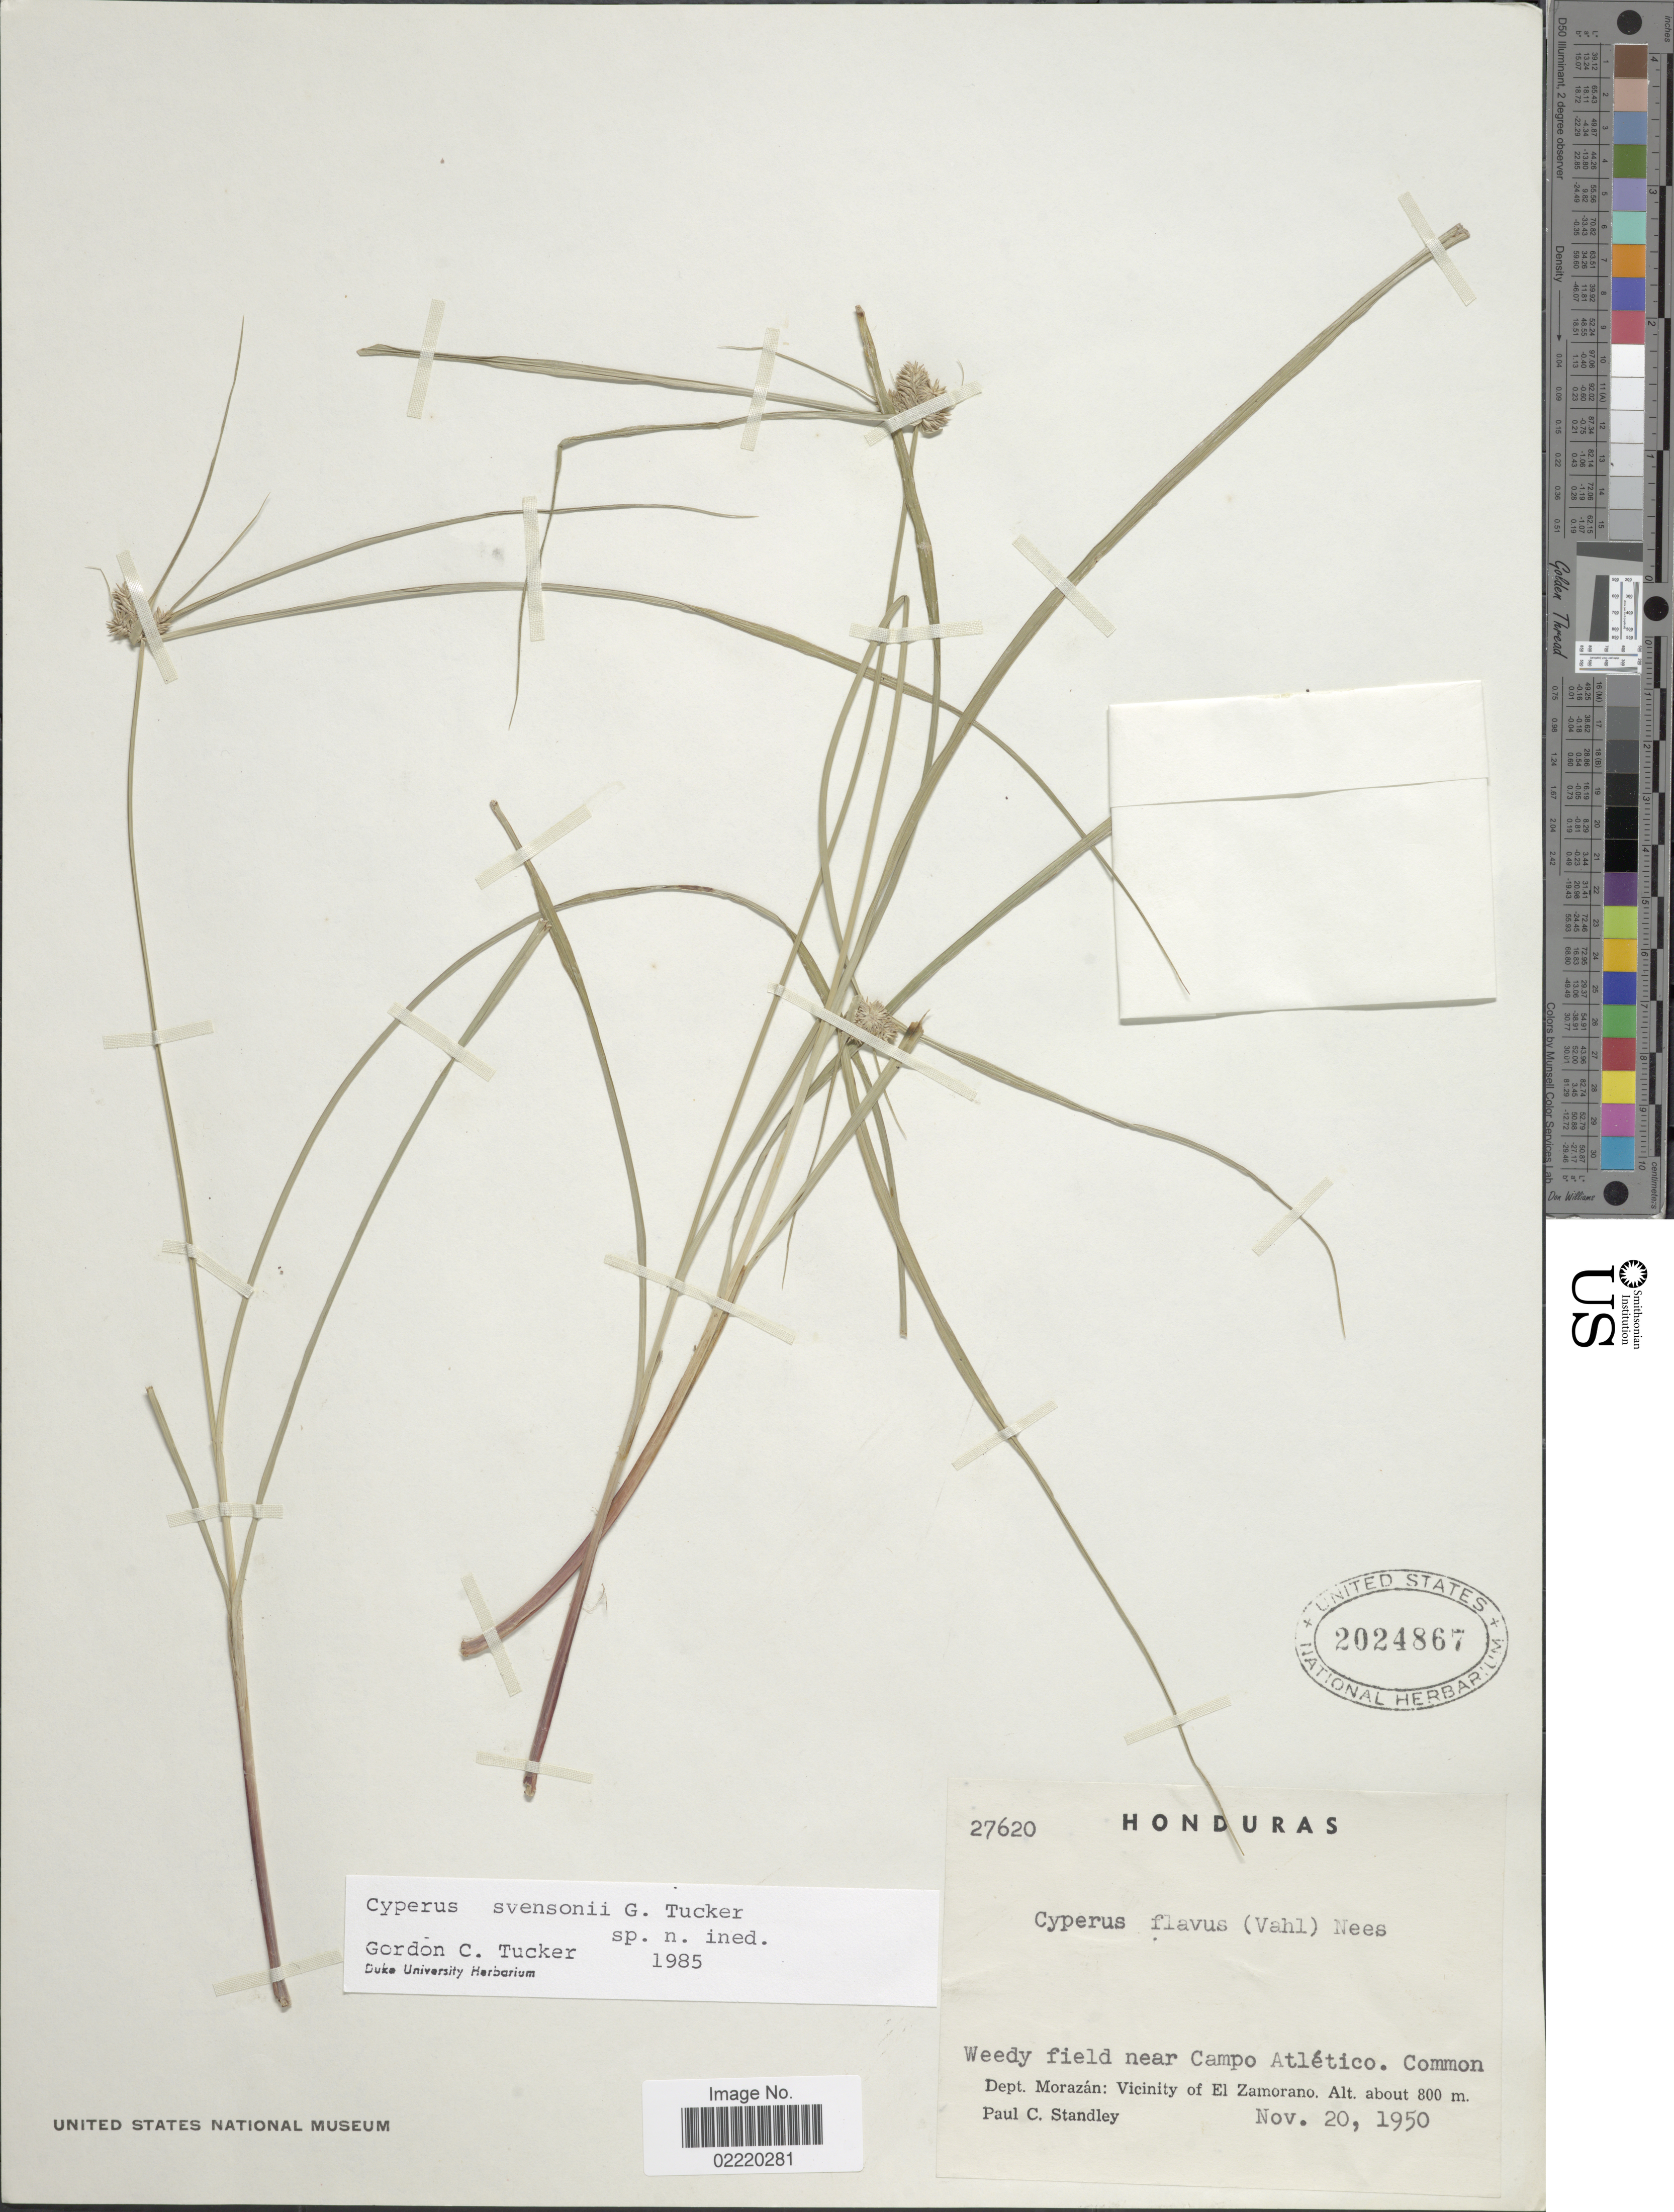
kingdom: Plantae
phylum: Tracheophyta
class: Liliopsida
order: Poales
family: Cyperaceae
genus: Cyperus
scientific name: Cyperus svensonii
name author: G.C. Tucker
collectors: P. C. Standley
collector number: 27620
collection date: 1950-11-20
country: Honduras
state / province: Fco. Morazán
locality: Weedy field near Campo Atletico, Dept. Morazan: Vicinity of El Zamorano.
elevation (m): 800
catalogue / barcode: US 2024867